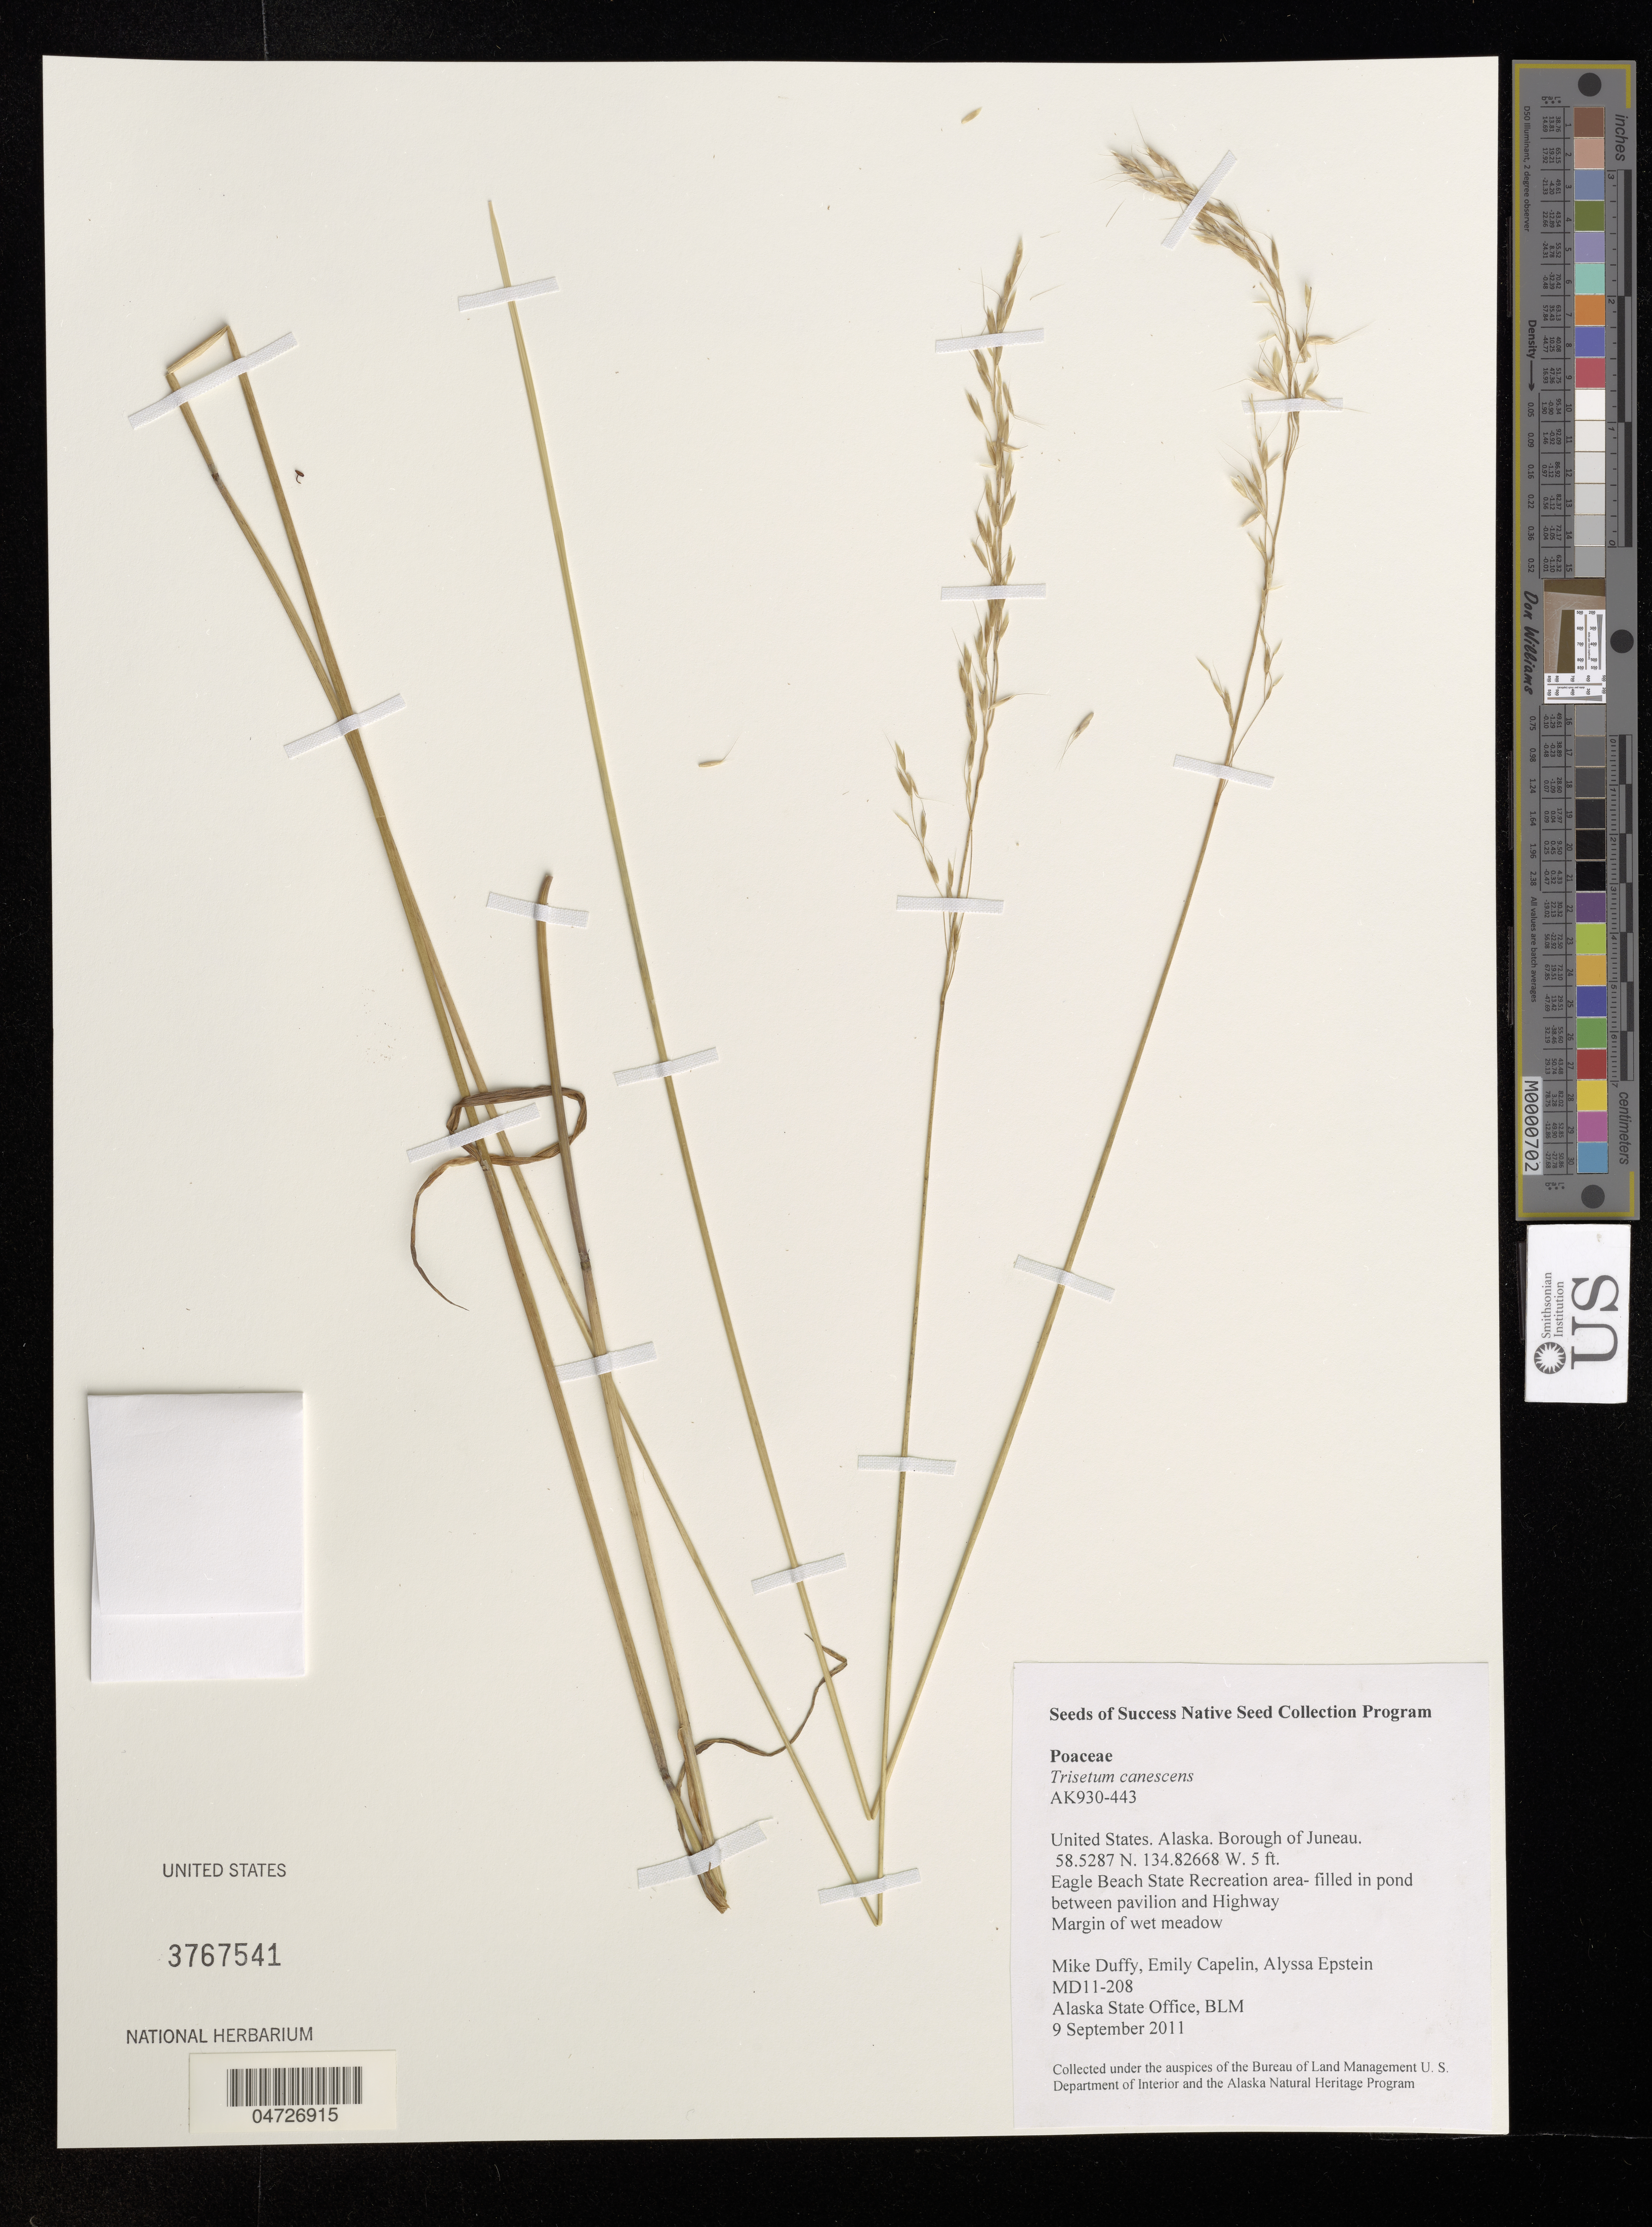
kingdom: Plantae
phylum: Tracheophyta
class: Liliopsida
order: Poales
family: Poaceae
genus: Trisetum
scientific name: Trisetum canescens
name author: Buckley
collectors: M. Duffy, E. Capelin & A. Epstein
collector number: MD11-208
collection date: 2011-09-09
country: United States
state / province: Alaska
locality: Borough of Juneau. Eagle Beach State Recreation area- filled in pond between pavilion and Highway.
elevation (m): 2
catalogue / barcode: US 3767541